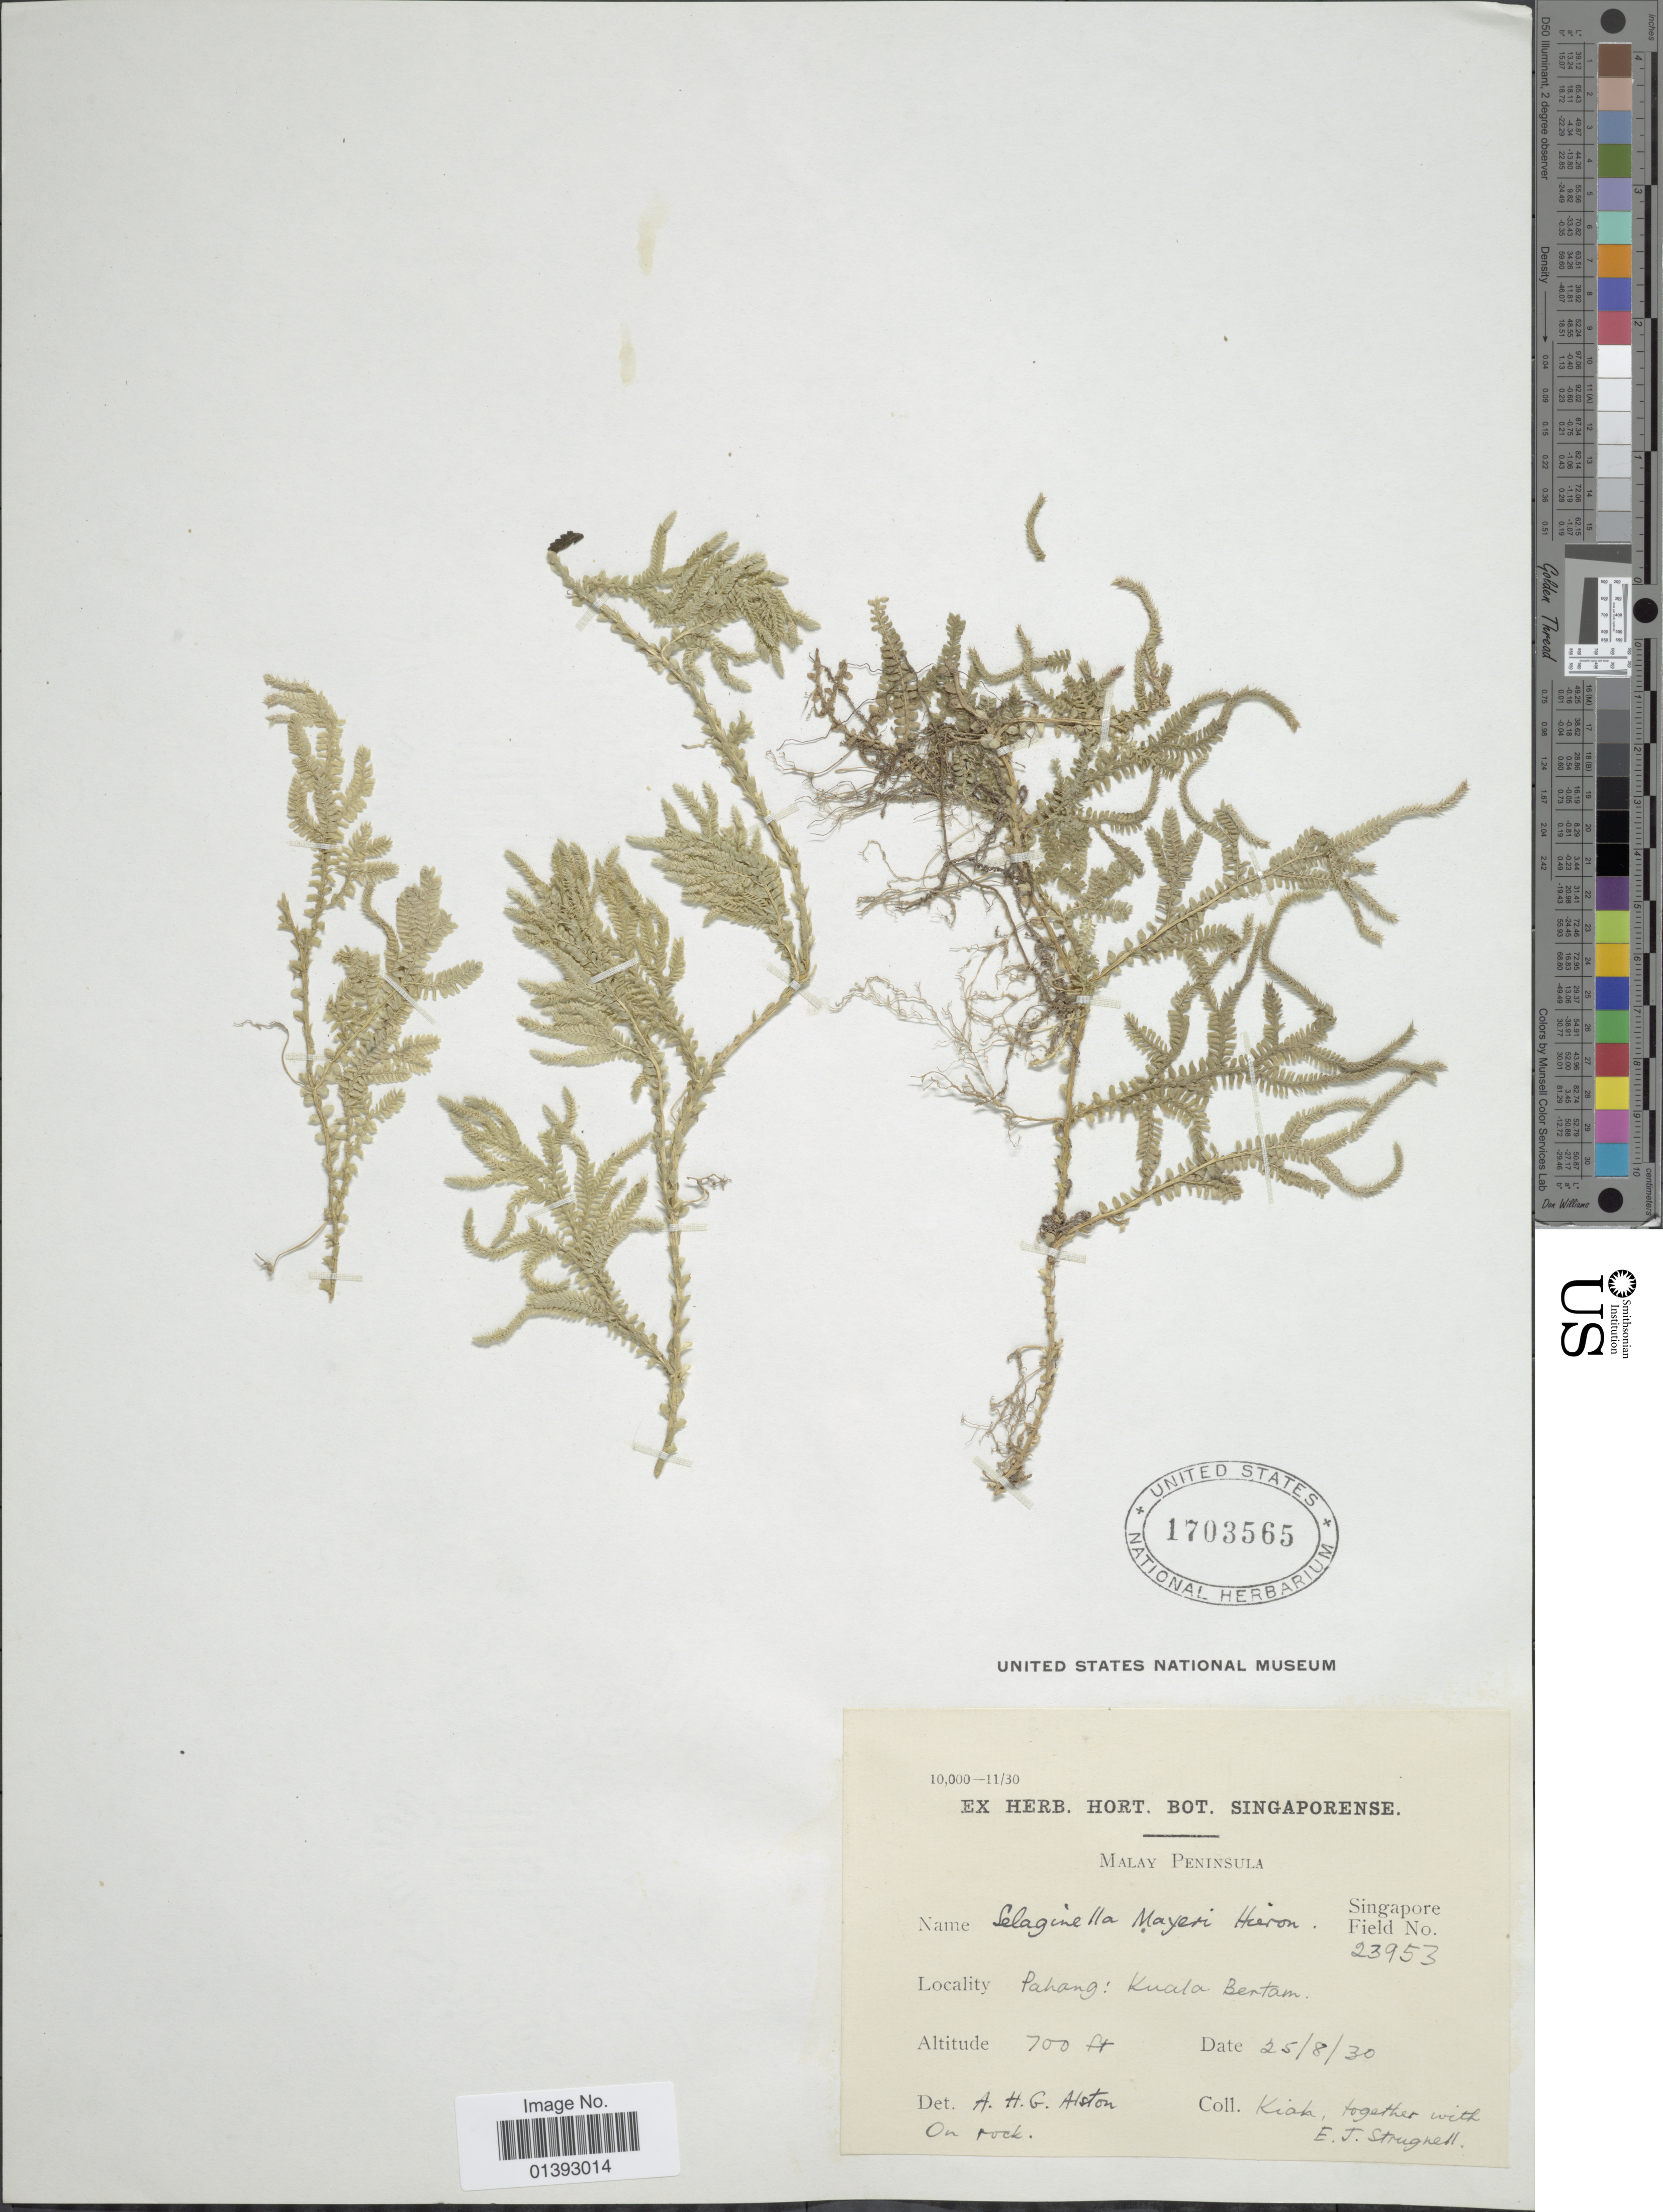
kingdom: Plantae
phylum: Tracheophyta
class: Lycopodiopsida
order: Selaginellales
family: Selaginellaceae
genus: Selaginella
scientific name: Selaginella mayeri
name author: Hieron.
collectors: -. Kiah & E. Strugnell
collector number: Singapore field 23953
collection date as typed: Transcribed d/m/y: 25/8/30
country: Malaysia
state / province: Pahang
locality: Kuala Bertam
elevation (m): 213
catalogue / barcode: US 1703565